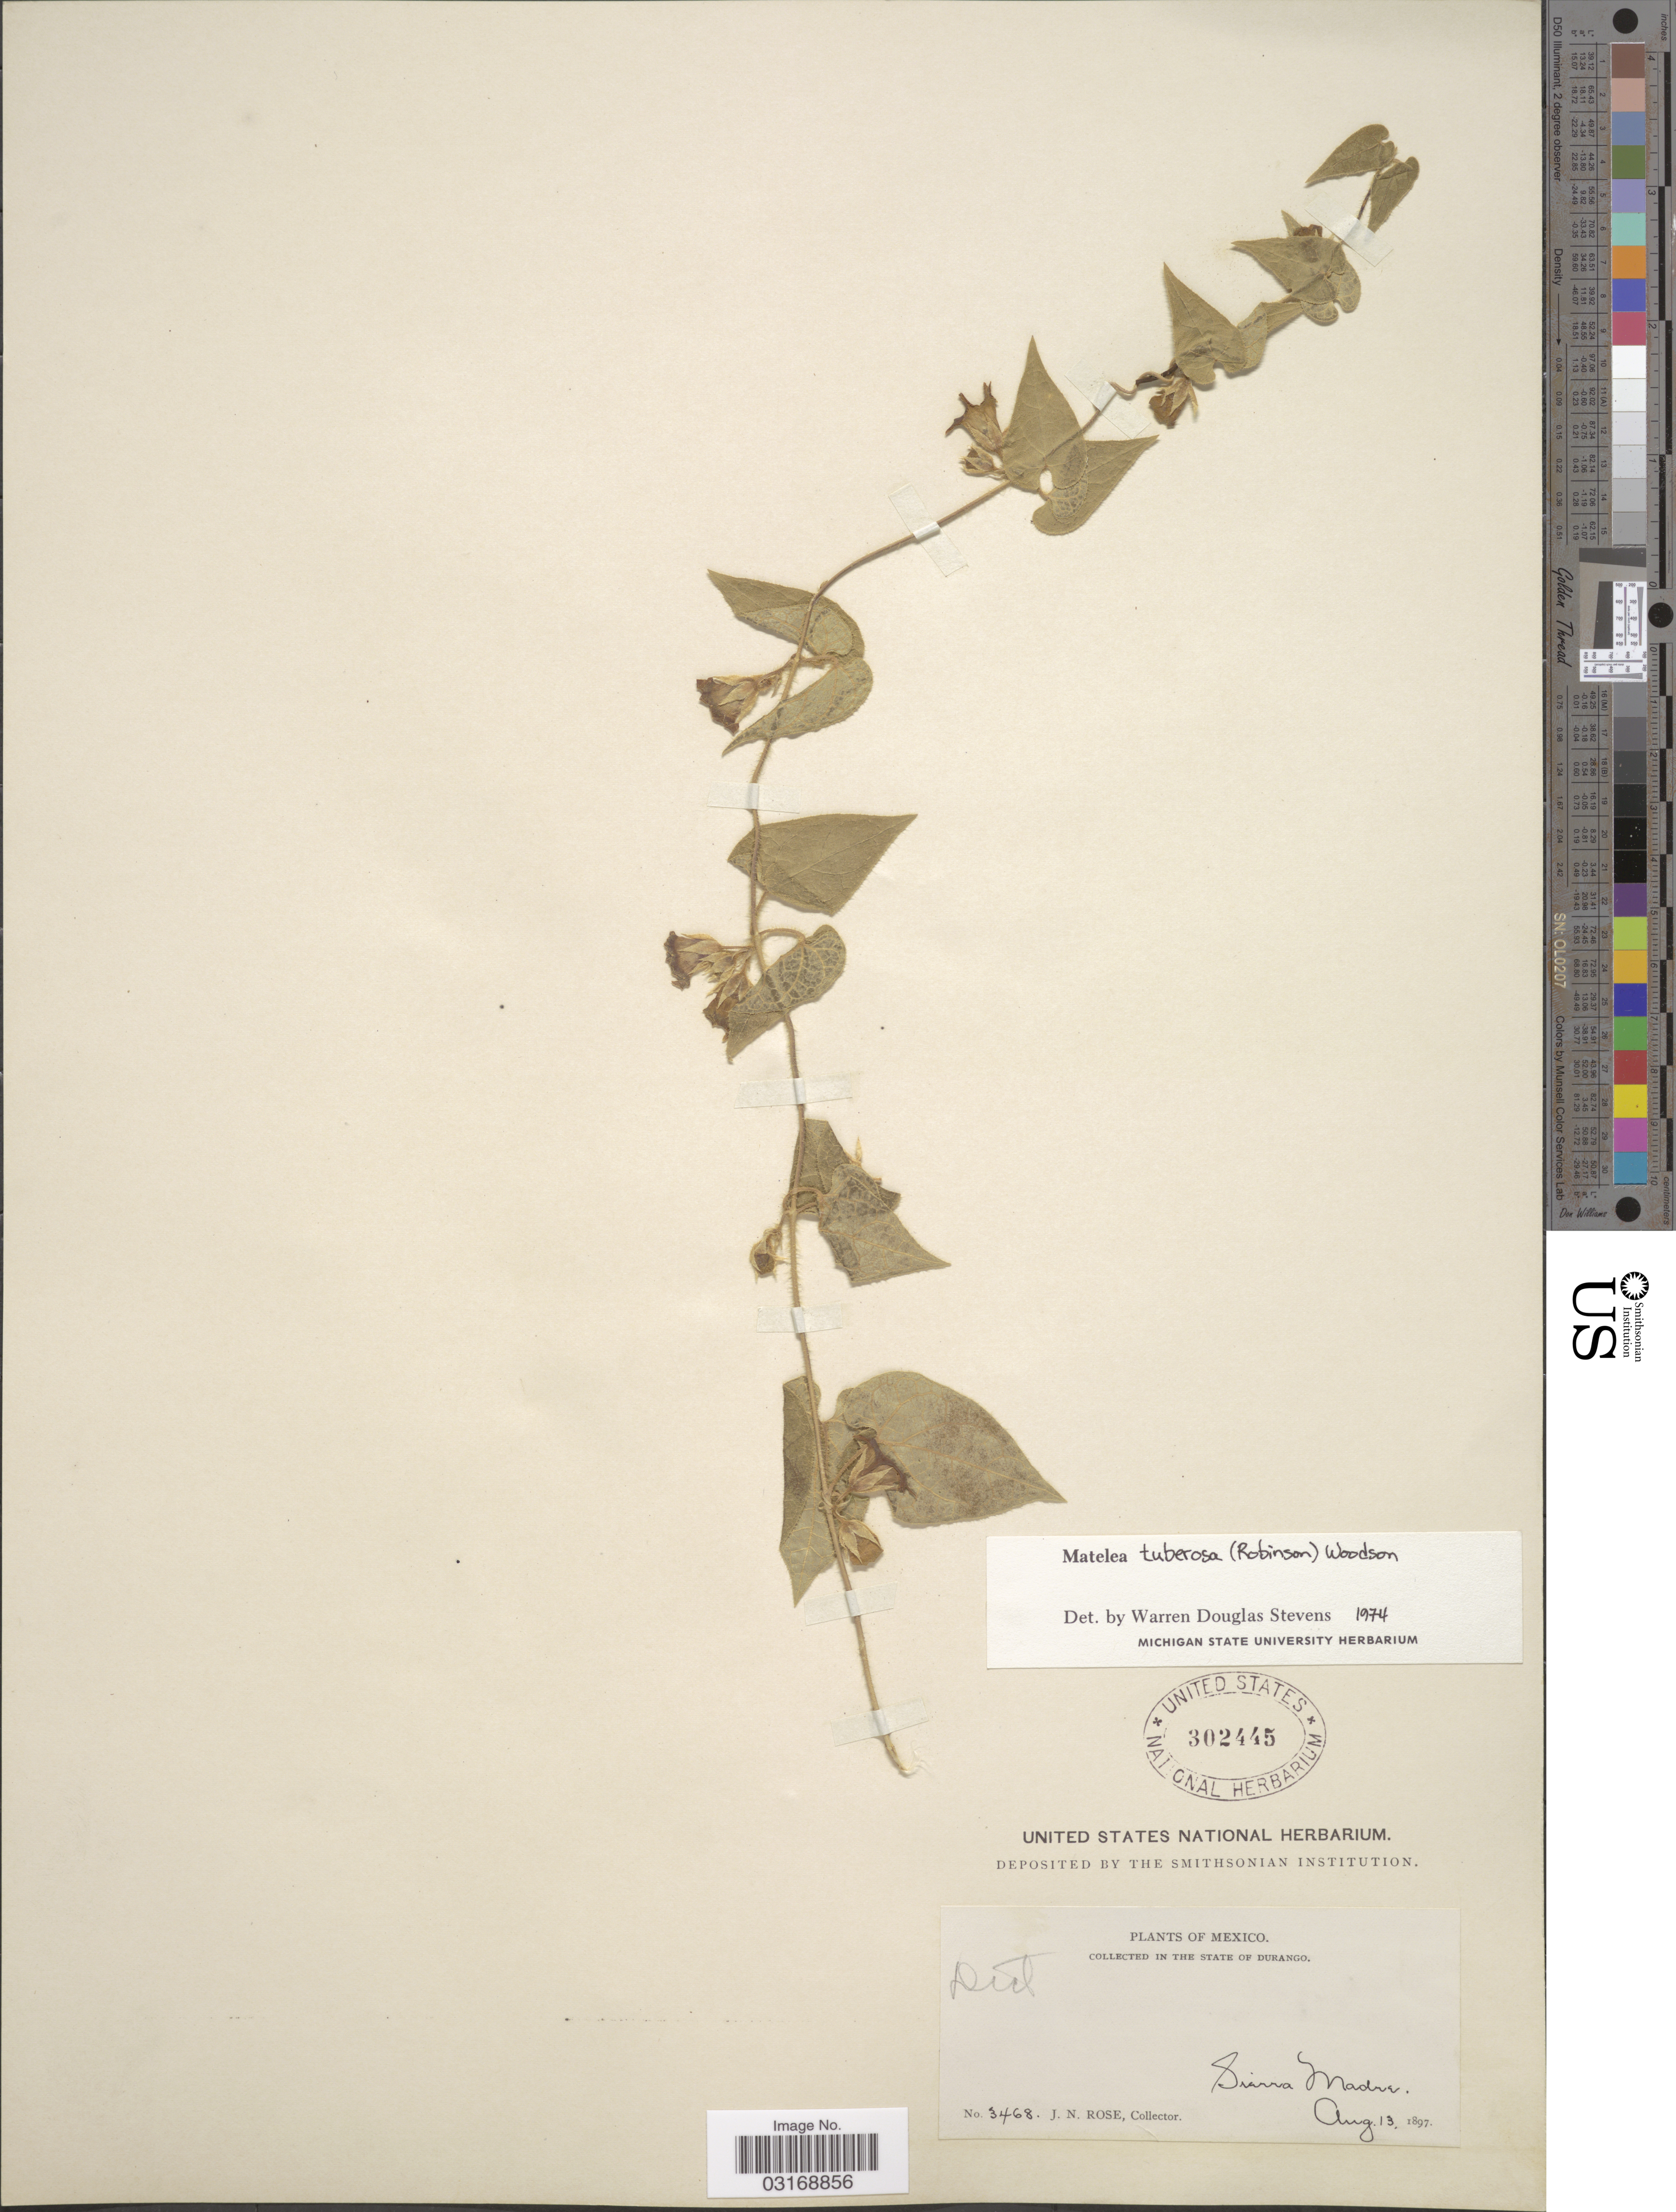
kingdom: Plantae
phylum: Tracheophyta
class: Magnoliopsida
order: Gentianales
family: Apocynaceae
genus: Matelea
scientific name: Matelea tuberosa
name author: (B.L. Rob.) Woodson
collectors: J. N. Rose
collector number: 3468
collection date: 1897-08-13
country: Mexico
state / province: Durango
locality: Sierra Madre.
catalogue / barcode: US 302445